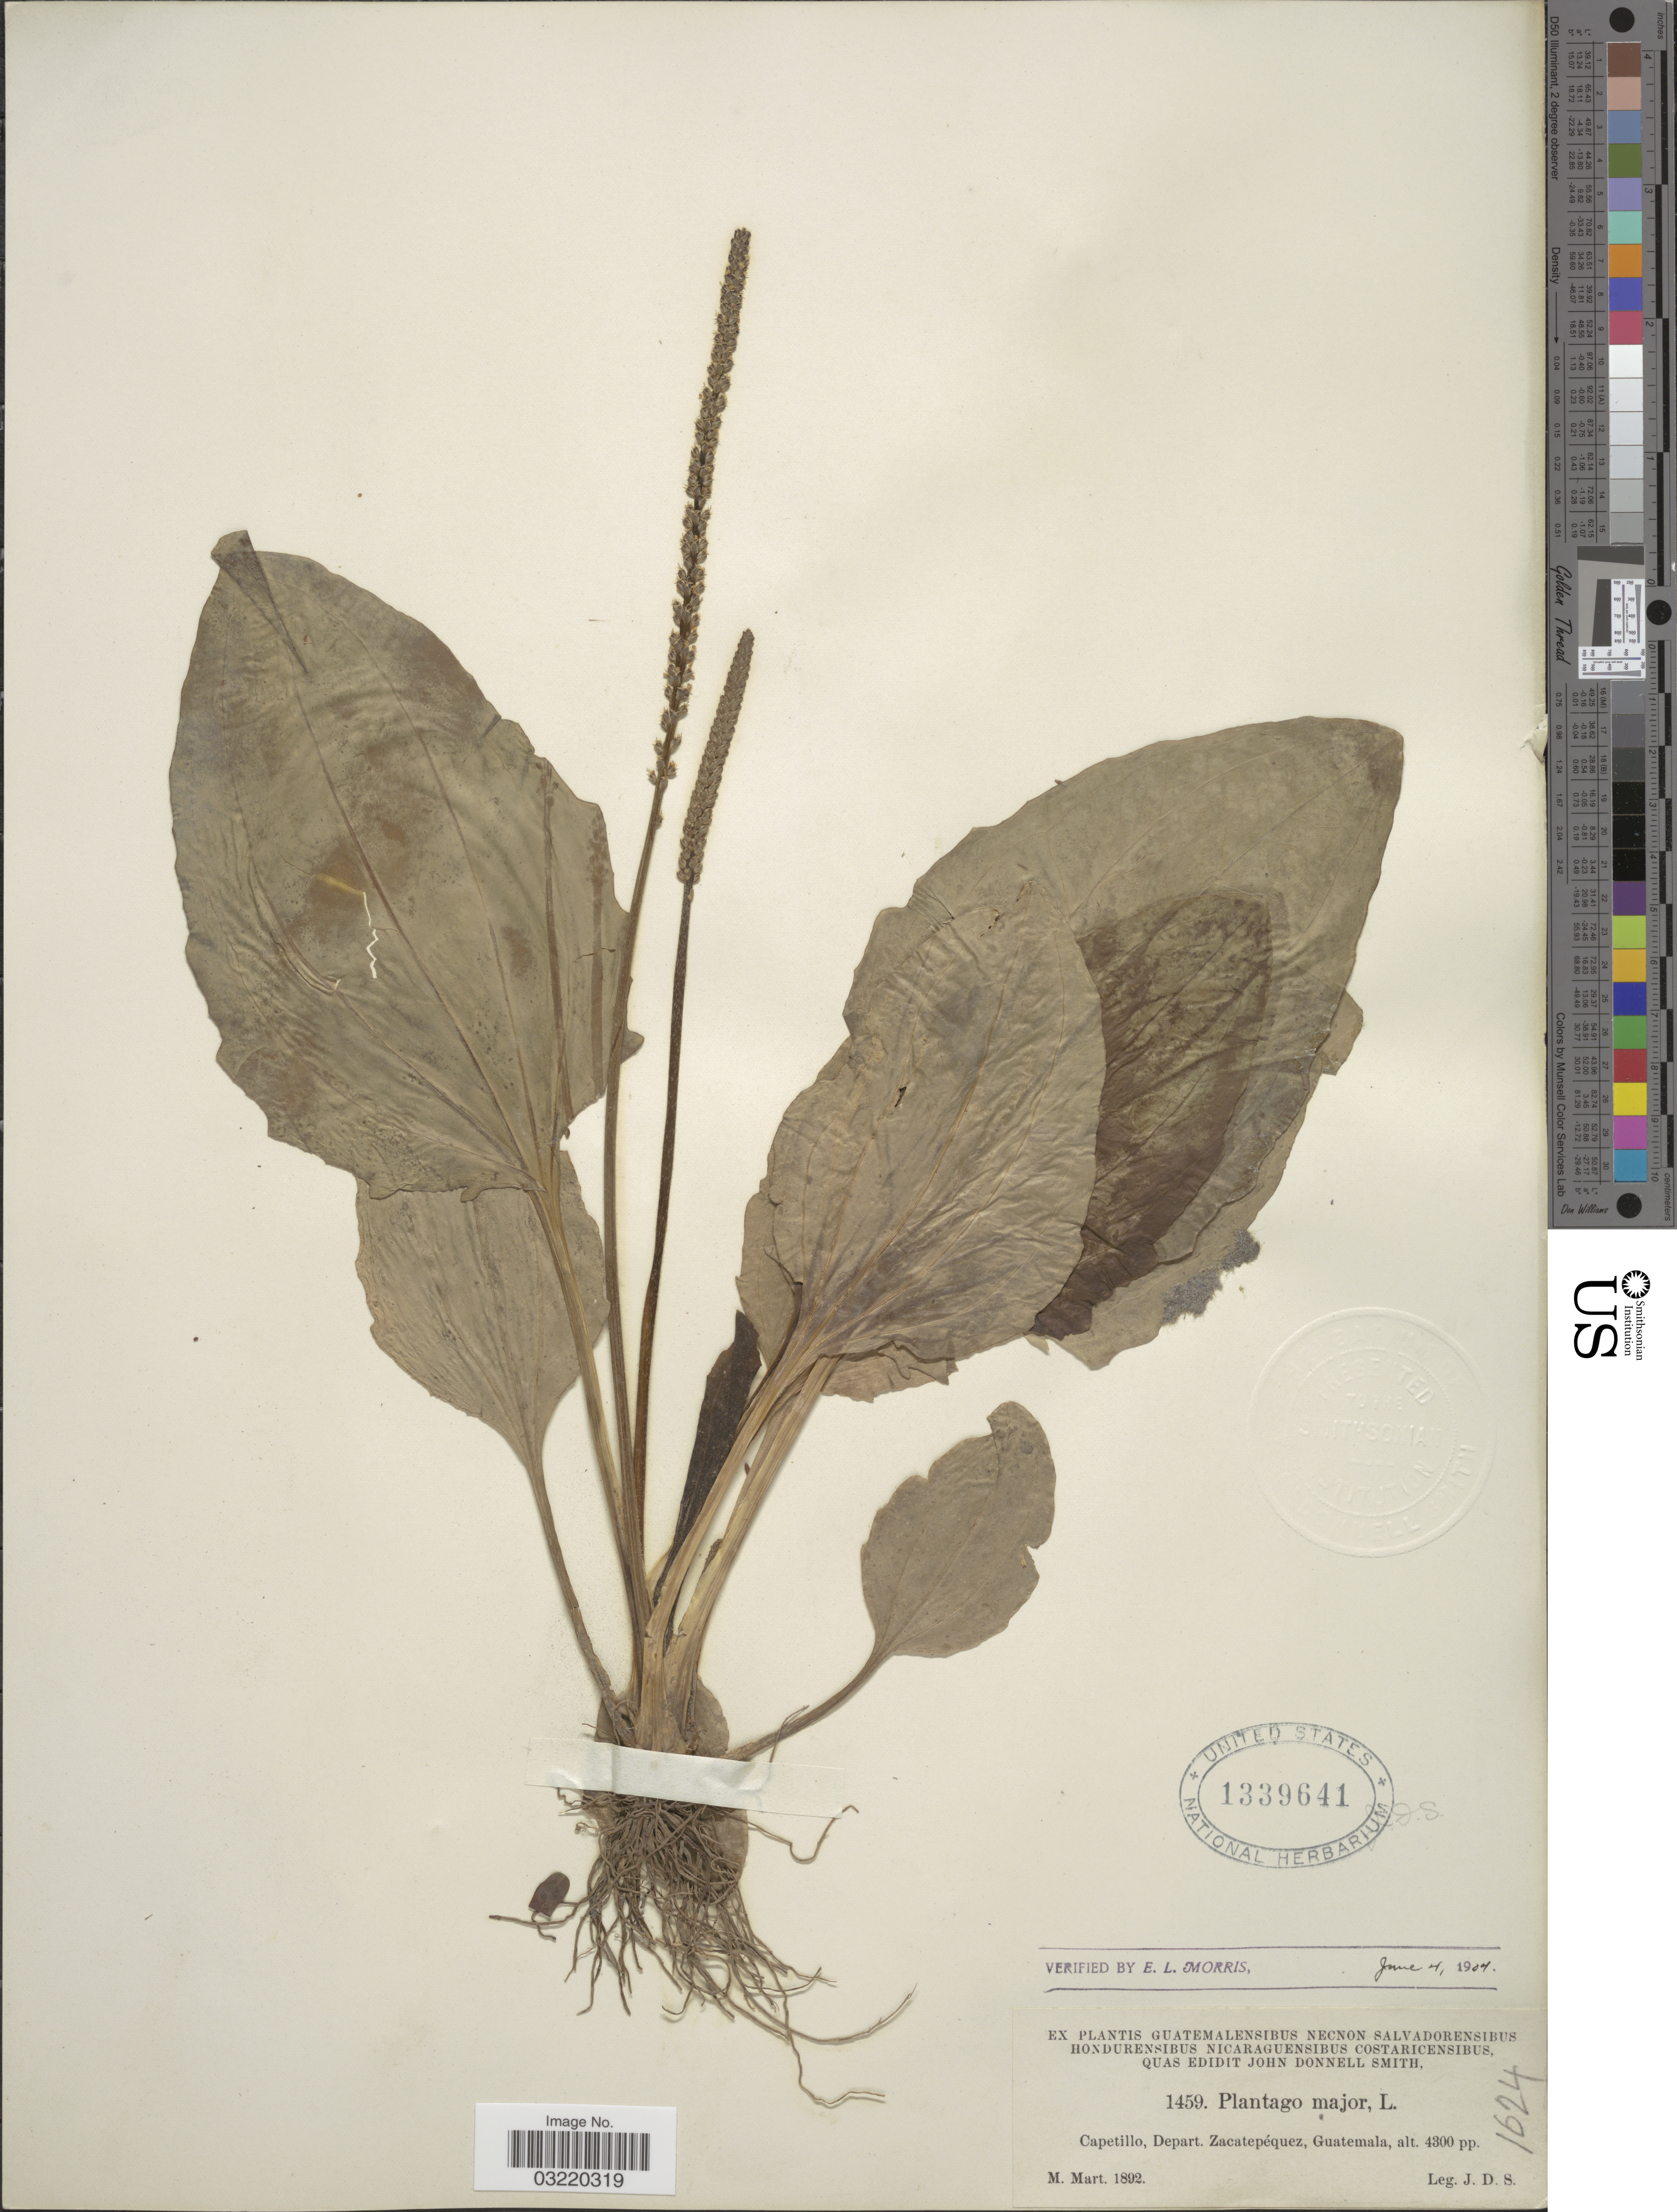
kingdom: Plantae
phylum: Tracheophyta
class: Magnoliopsida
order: Lamiales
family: Plantaginaceae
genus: Plantago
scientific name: Plantago major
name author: L.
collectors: J. Donnell Smith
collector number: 1459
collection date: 1892-03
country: Guatemala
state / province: Sacatepéquez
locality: Capetillo, Depart. Zacatepéquez.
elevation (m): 1311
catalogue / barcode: US 1339641